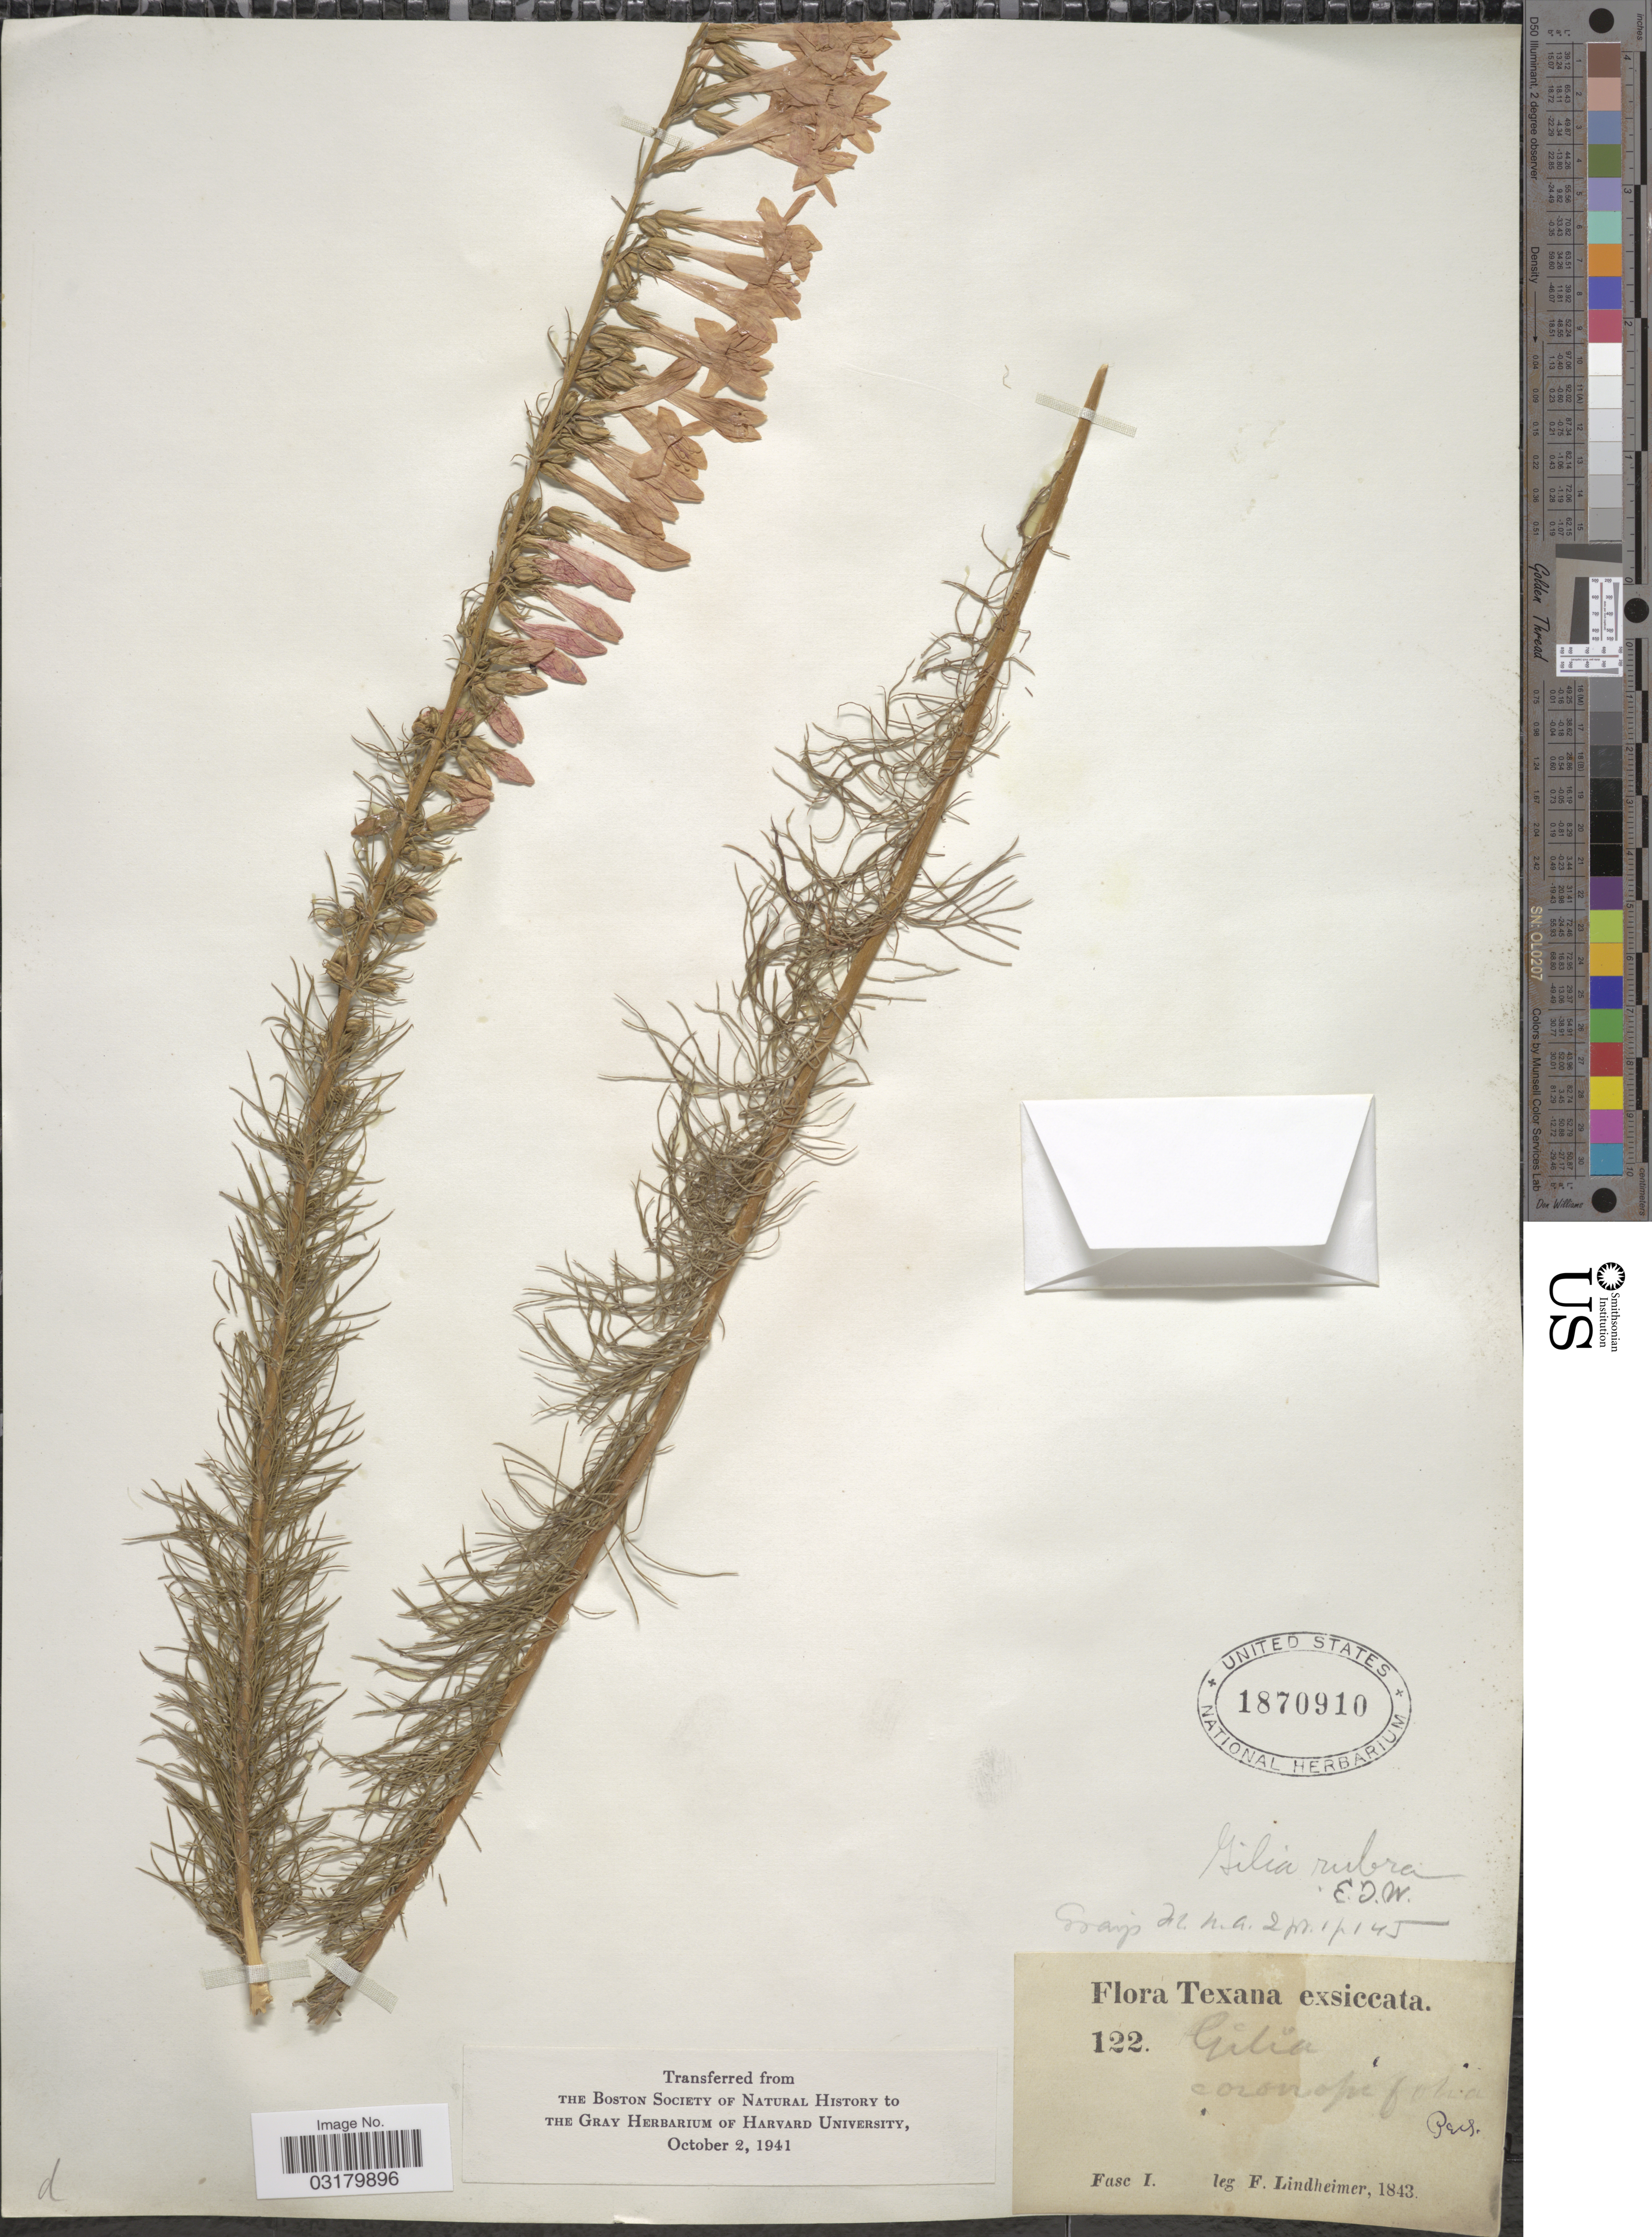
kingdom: Plantae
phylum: Tracheophyta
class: Magnoliopsida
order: Ericales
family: Polemoniaceae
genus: Ipomopsis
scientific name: Ipomopsis rubra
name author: (L.) Wherry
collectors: F. Lindheimer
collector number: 122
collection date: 1843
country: United States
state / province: Texas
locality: Texana. Fasc. I.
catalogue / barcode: US 1870910